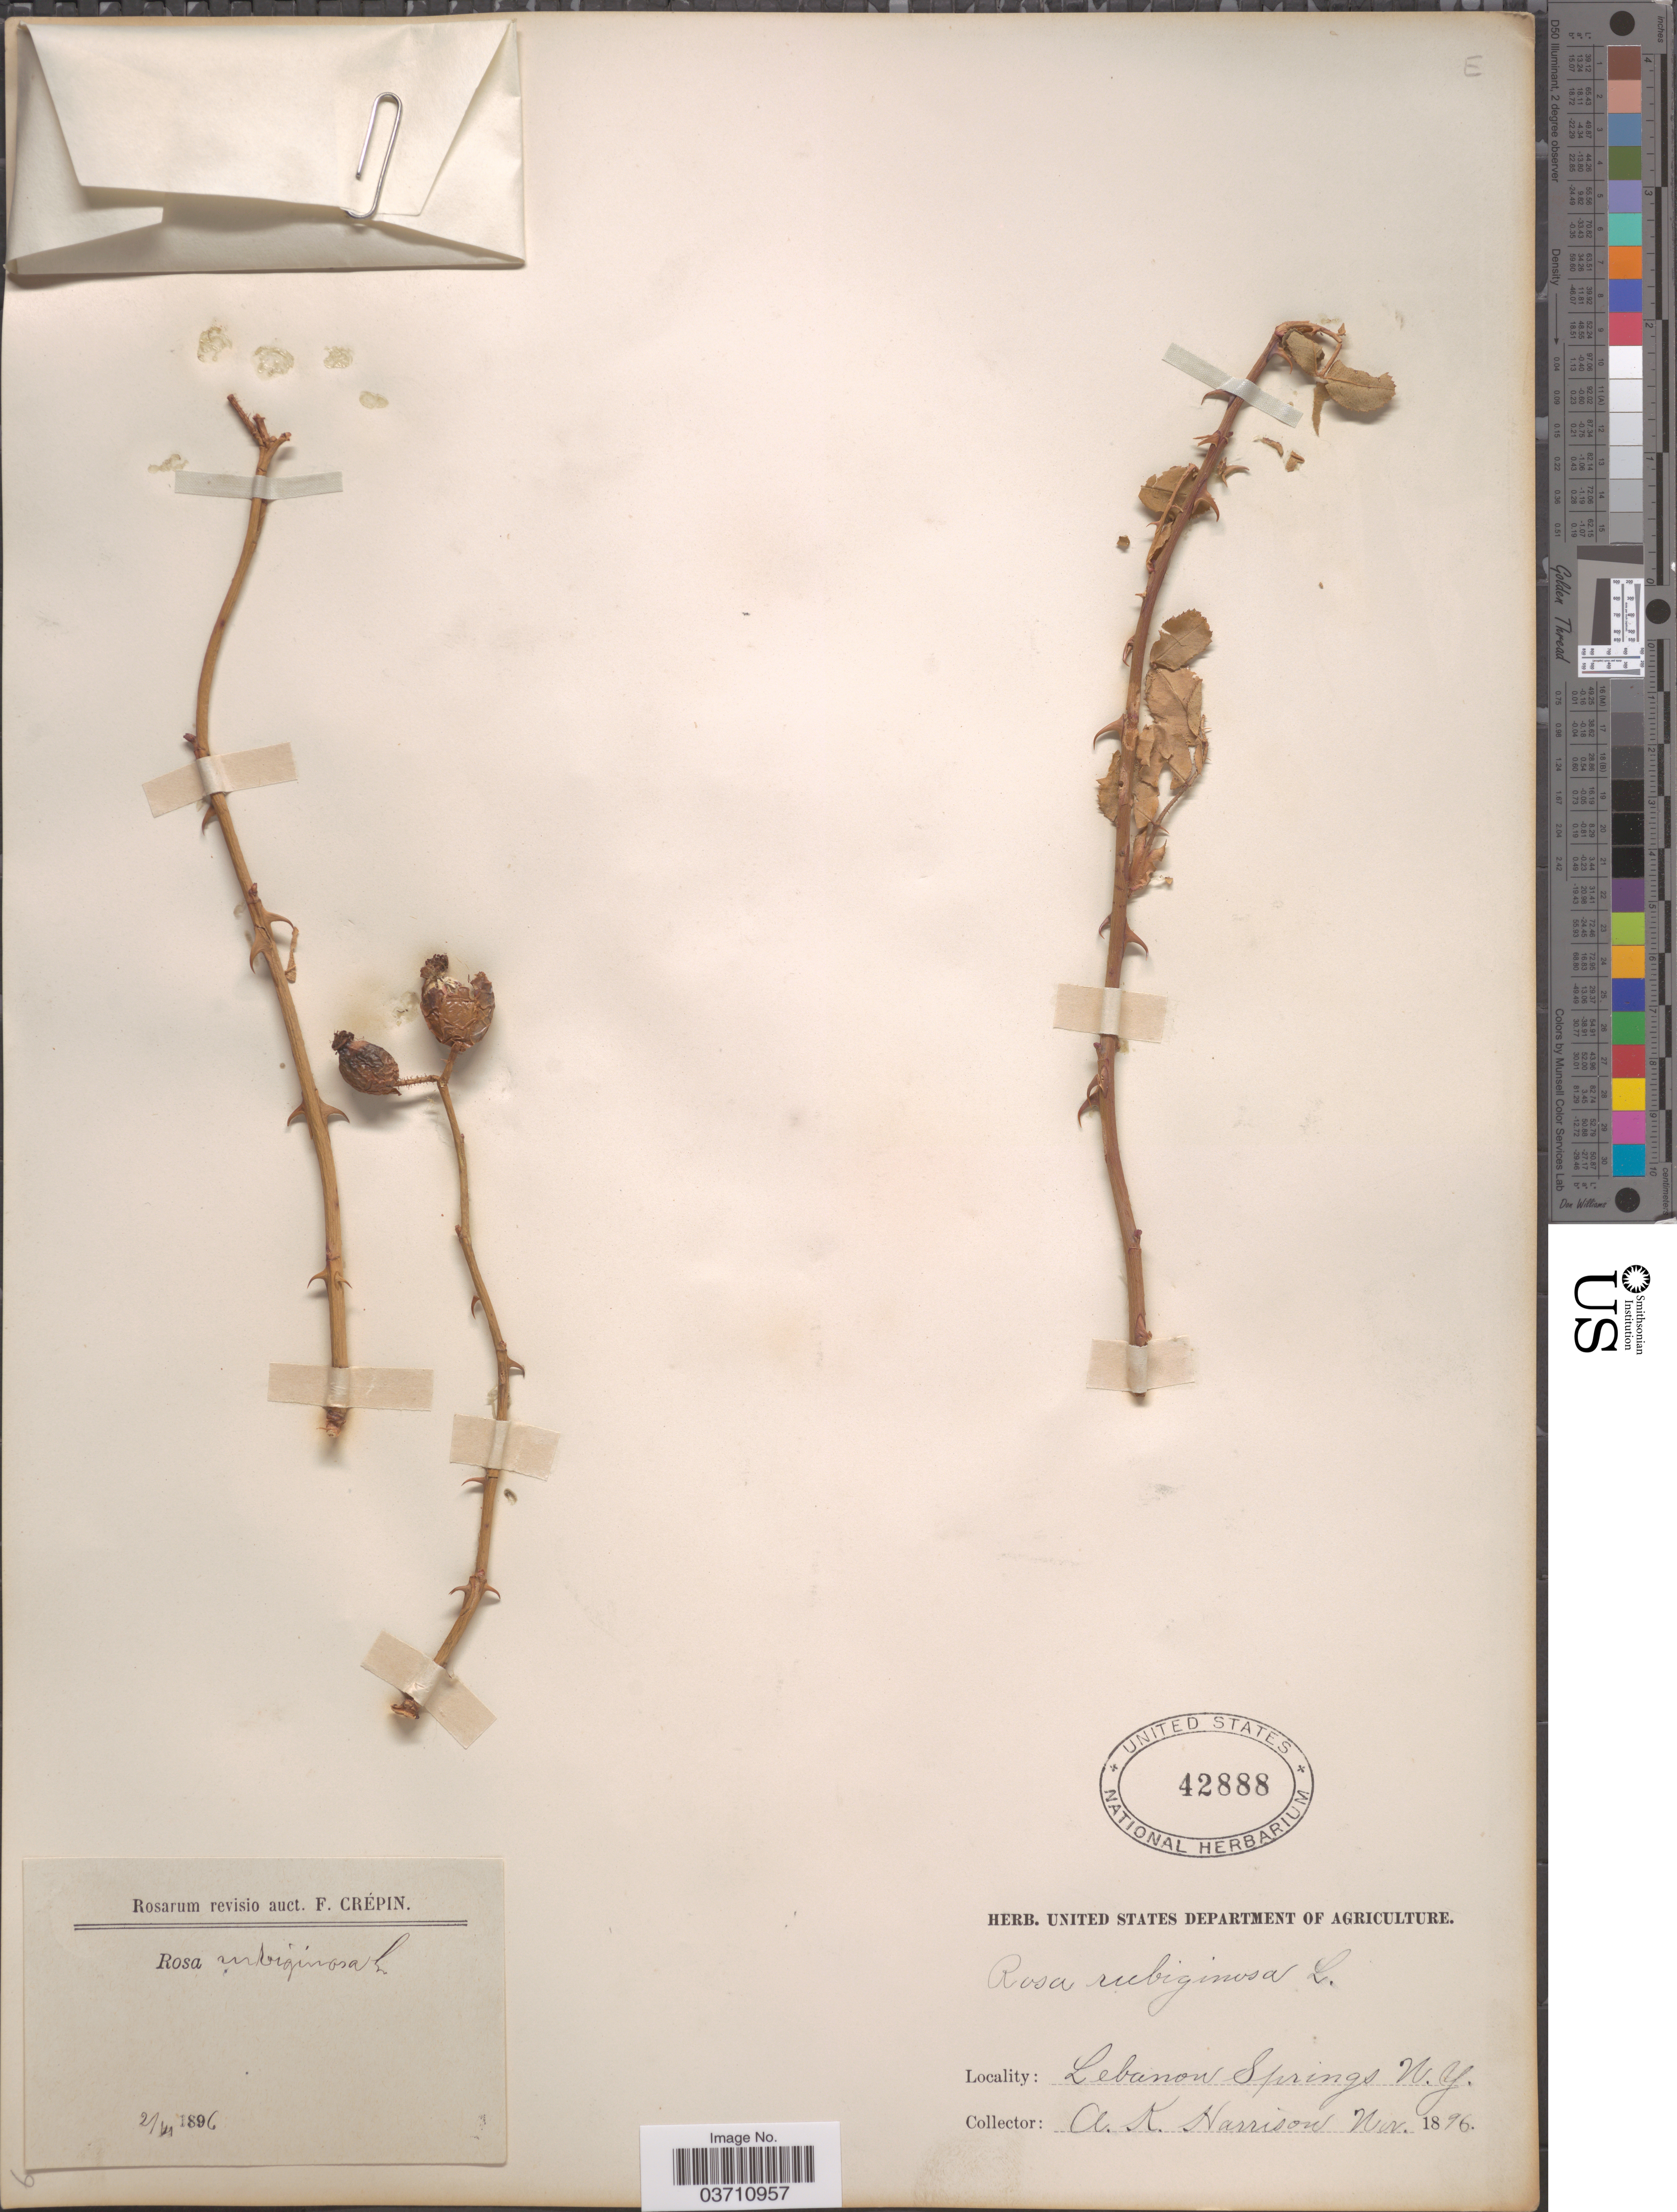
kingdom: Plantae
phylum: Tracheophyta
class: Magnoliopsida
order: Rosales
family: Rosaceae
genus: Rosa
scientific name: Rosa eglanteria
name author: L.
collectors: A. K. Harrison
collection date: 1896-11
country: United States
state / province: New York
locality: Lebanon Springs.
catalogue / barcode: US 42888